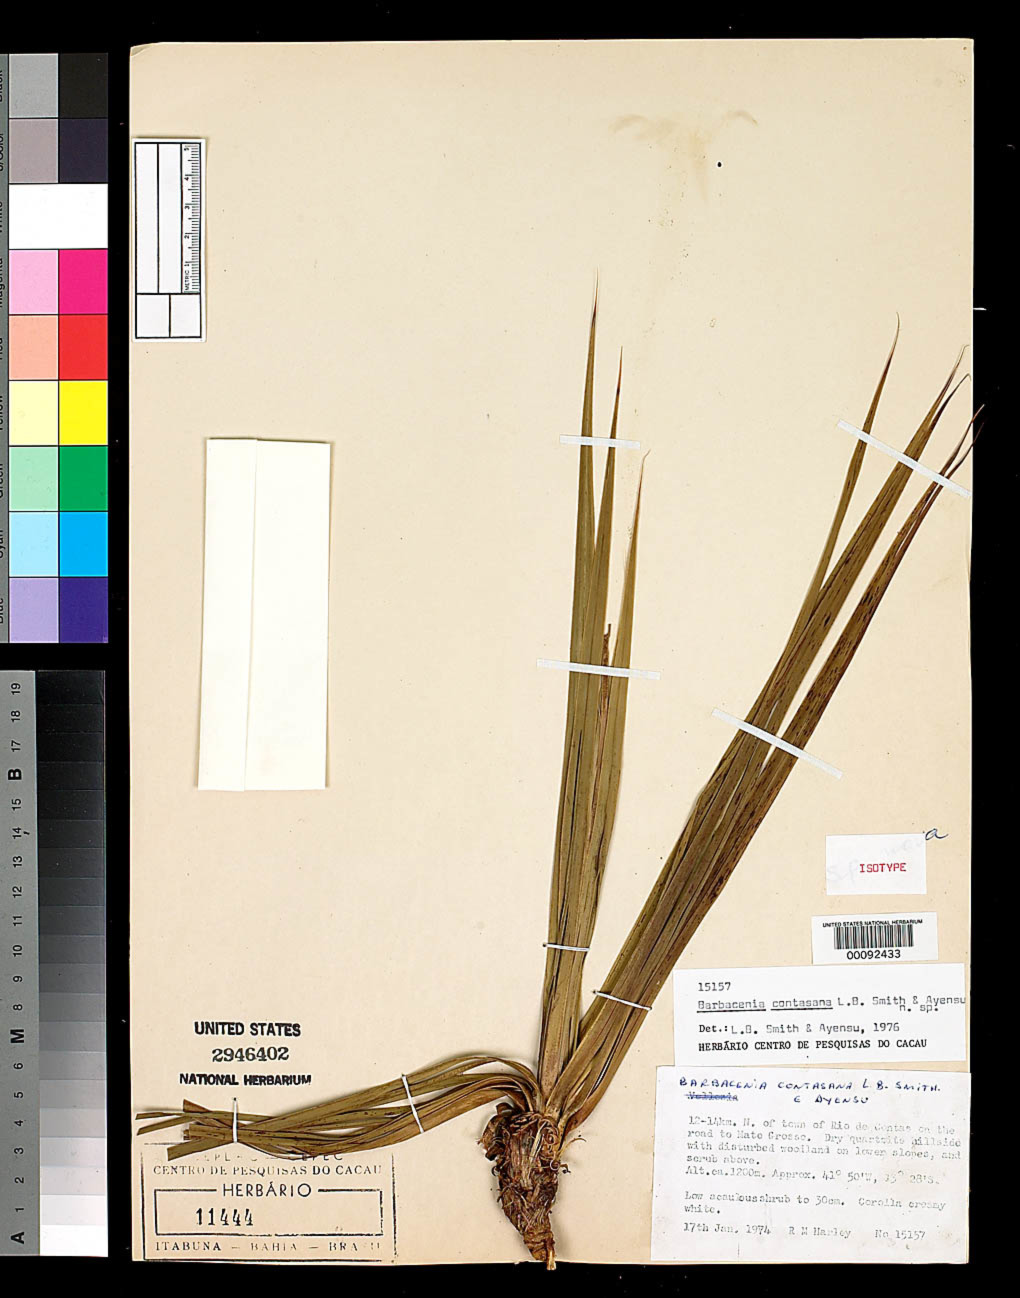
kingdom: Plantae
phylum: Tracheophyta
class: Liliopsida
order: Pandanales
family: Velloziaceae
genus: Barbacenia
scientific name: Barbacenia contasana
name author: L.B. Sm. & Ayensu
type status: Isotype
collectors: R. M. Harley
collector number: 15157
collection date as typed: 17 Jan 1974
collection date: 1974-01-17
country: Brazil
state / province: Bahia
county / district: Contas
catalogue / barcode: US 2946402